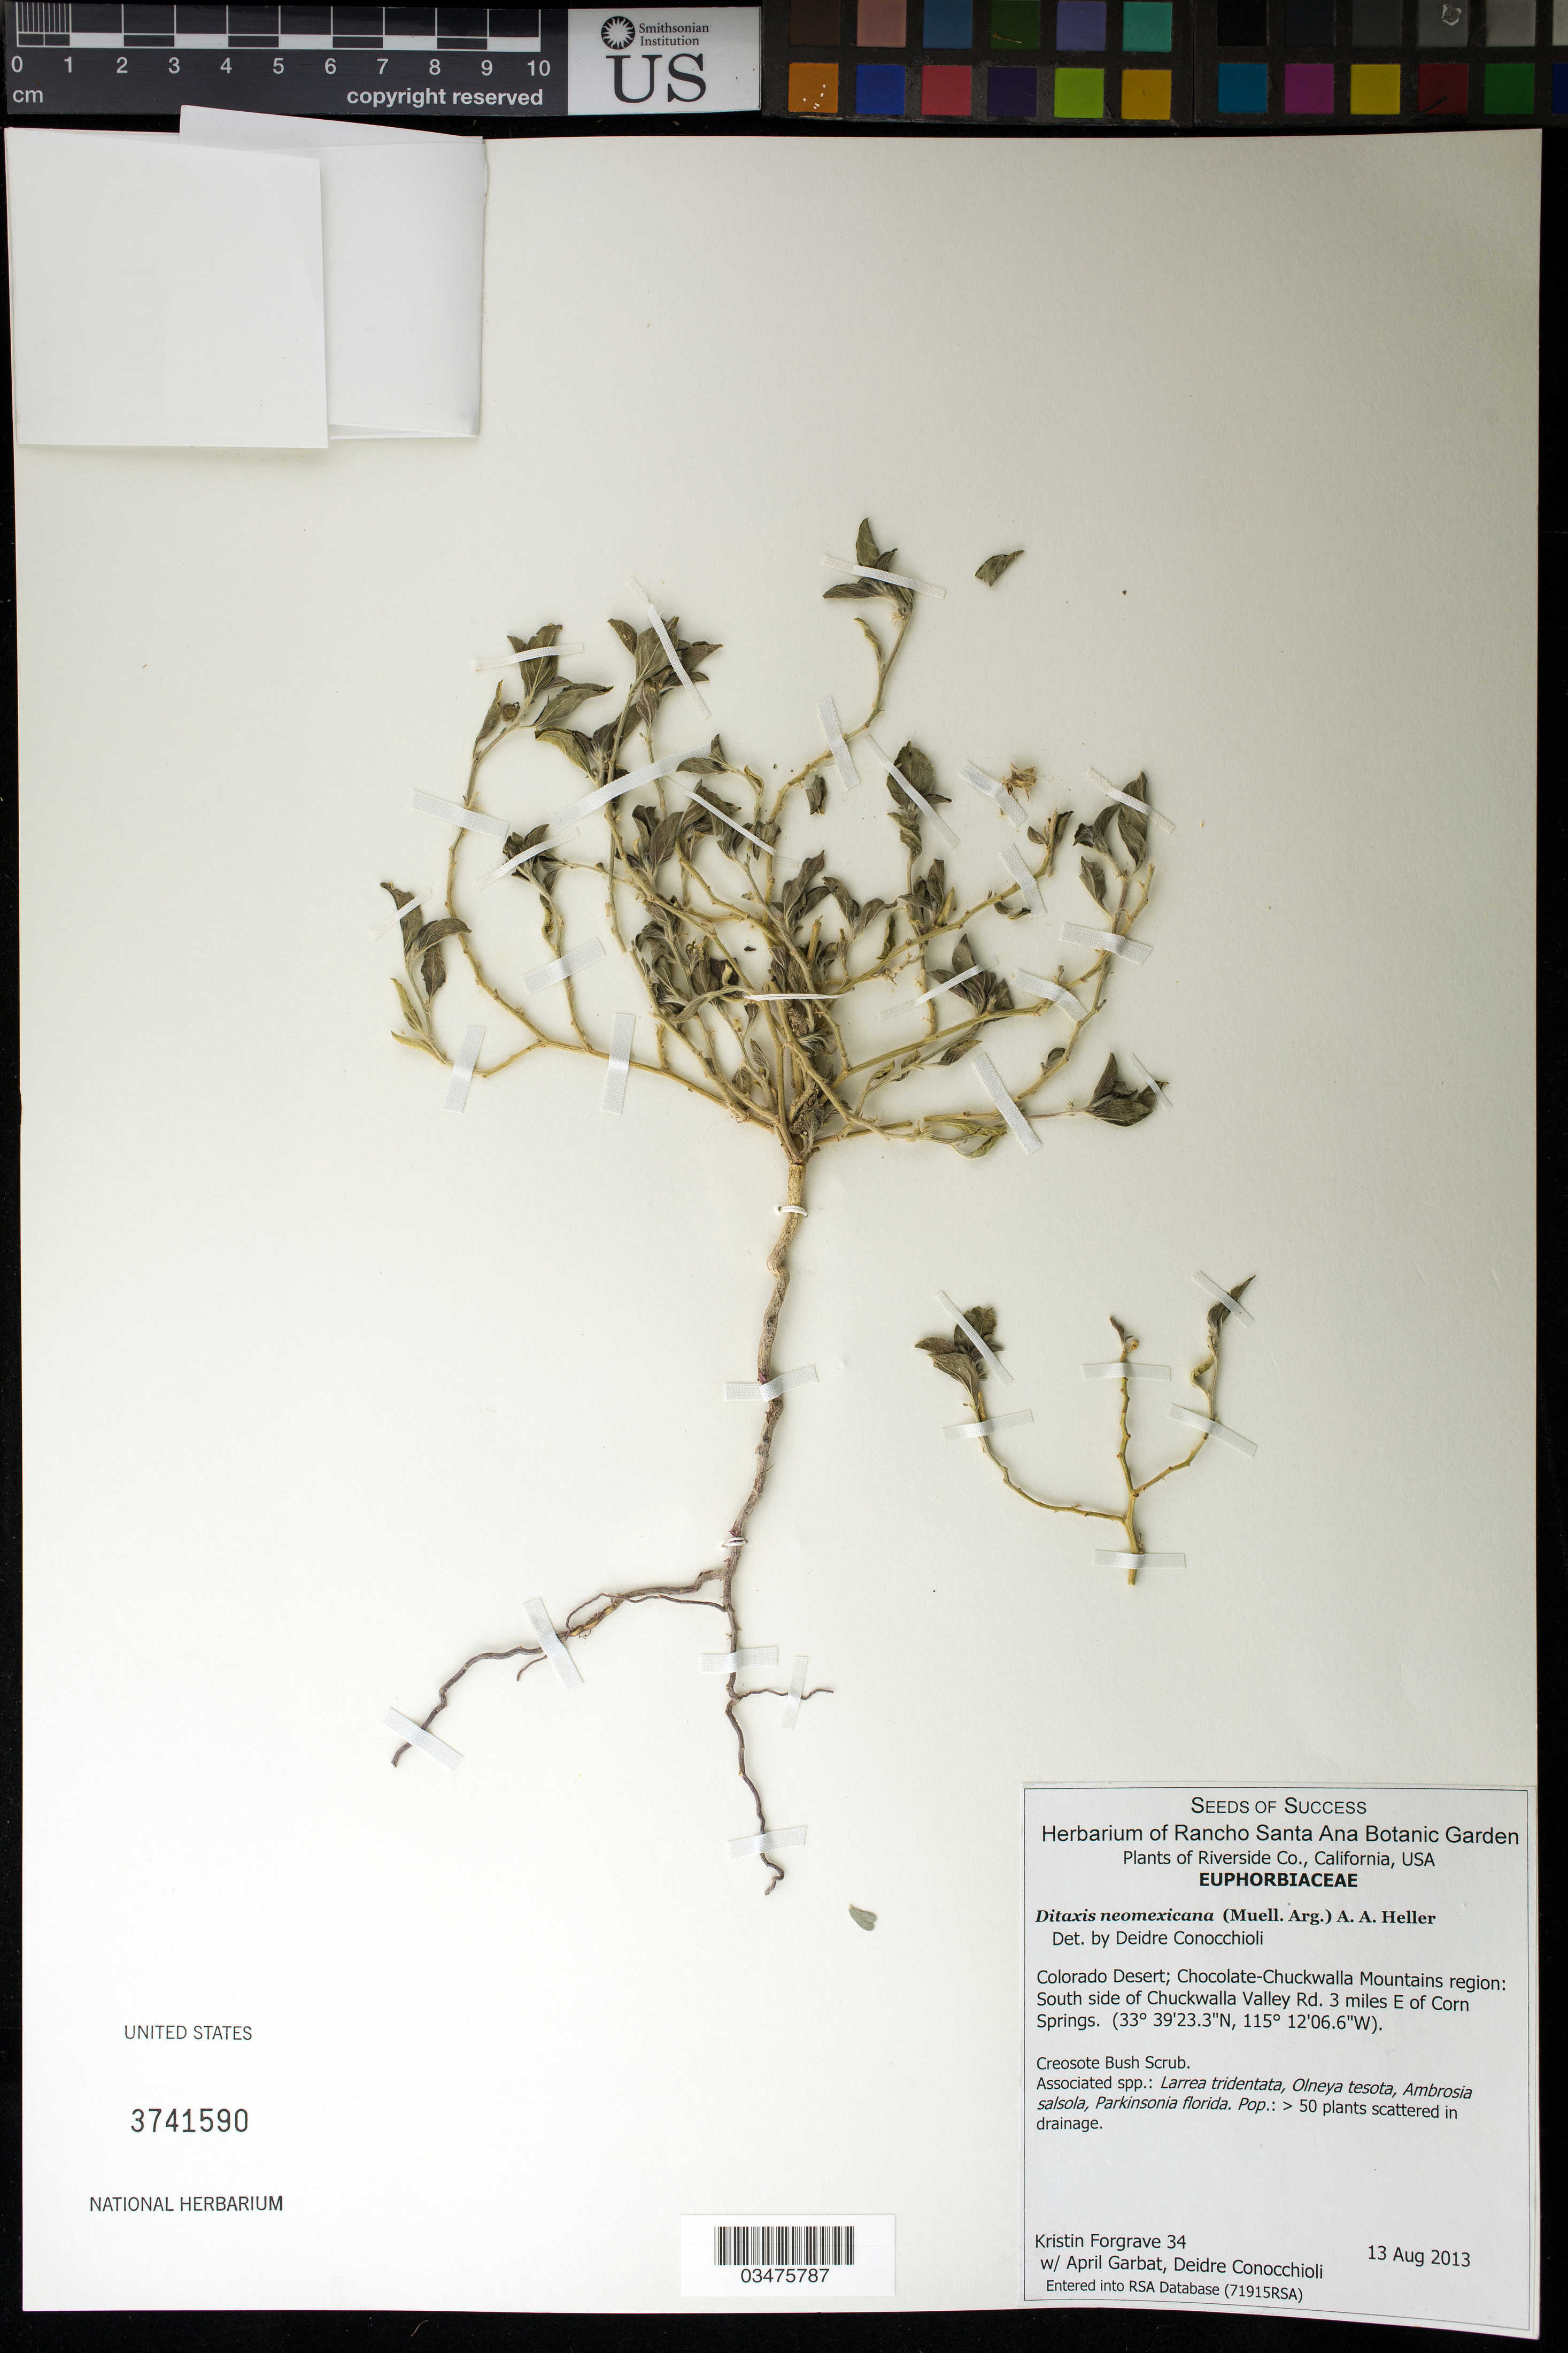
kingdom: Plantae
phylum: Tracheophyta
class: Magnoliopsida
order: Malpighiales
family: Euphorbiaceae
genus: Ditaxis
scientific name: Ditaxis neomexicana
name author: (Müll. Arg.) A. Heller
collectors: K. Forgrave, D. Conocchioli & A. Garbat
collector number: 34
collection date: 2013-08-13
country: United States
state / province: California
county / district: Riverside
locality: Colorado Desert. Chocolate-Chuckwalla Mountain region, S side of Chuckwalla Valley Rd, 3 mi. E of Corn Springs Campground.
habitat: Creosote Bush Scrub. Drainage.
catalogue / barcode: US 3741590